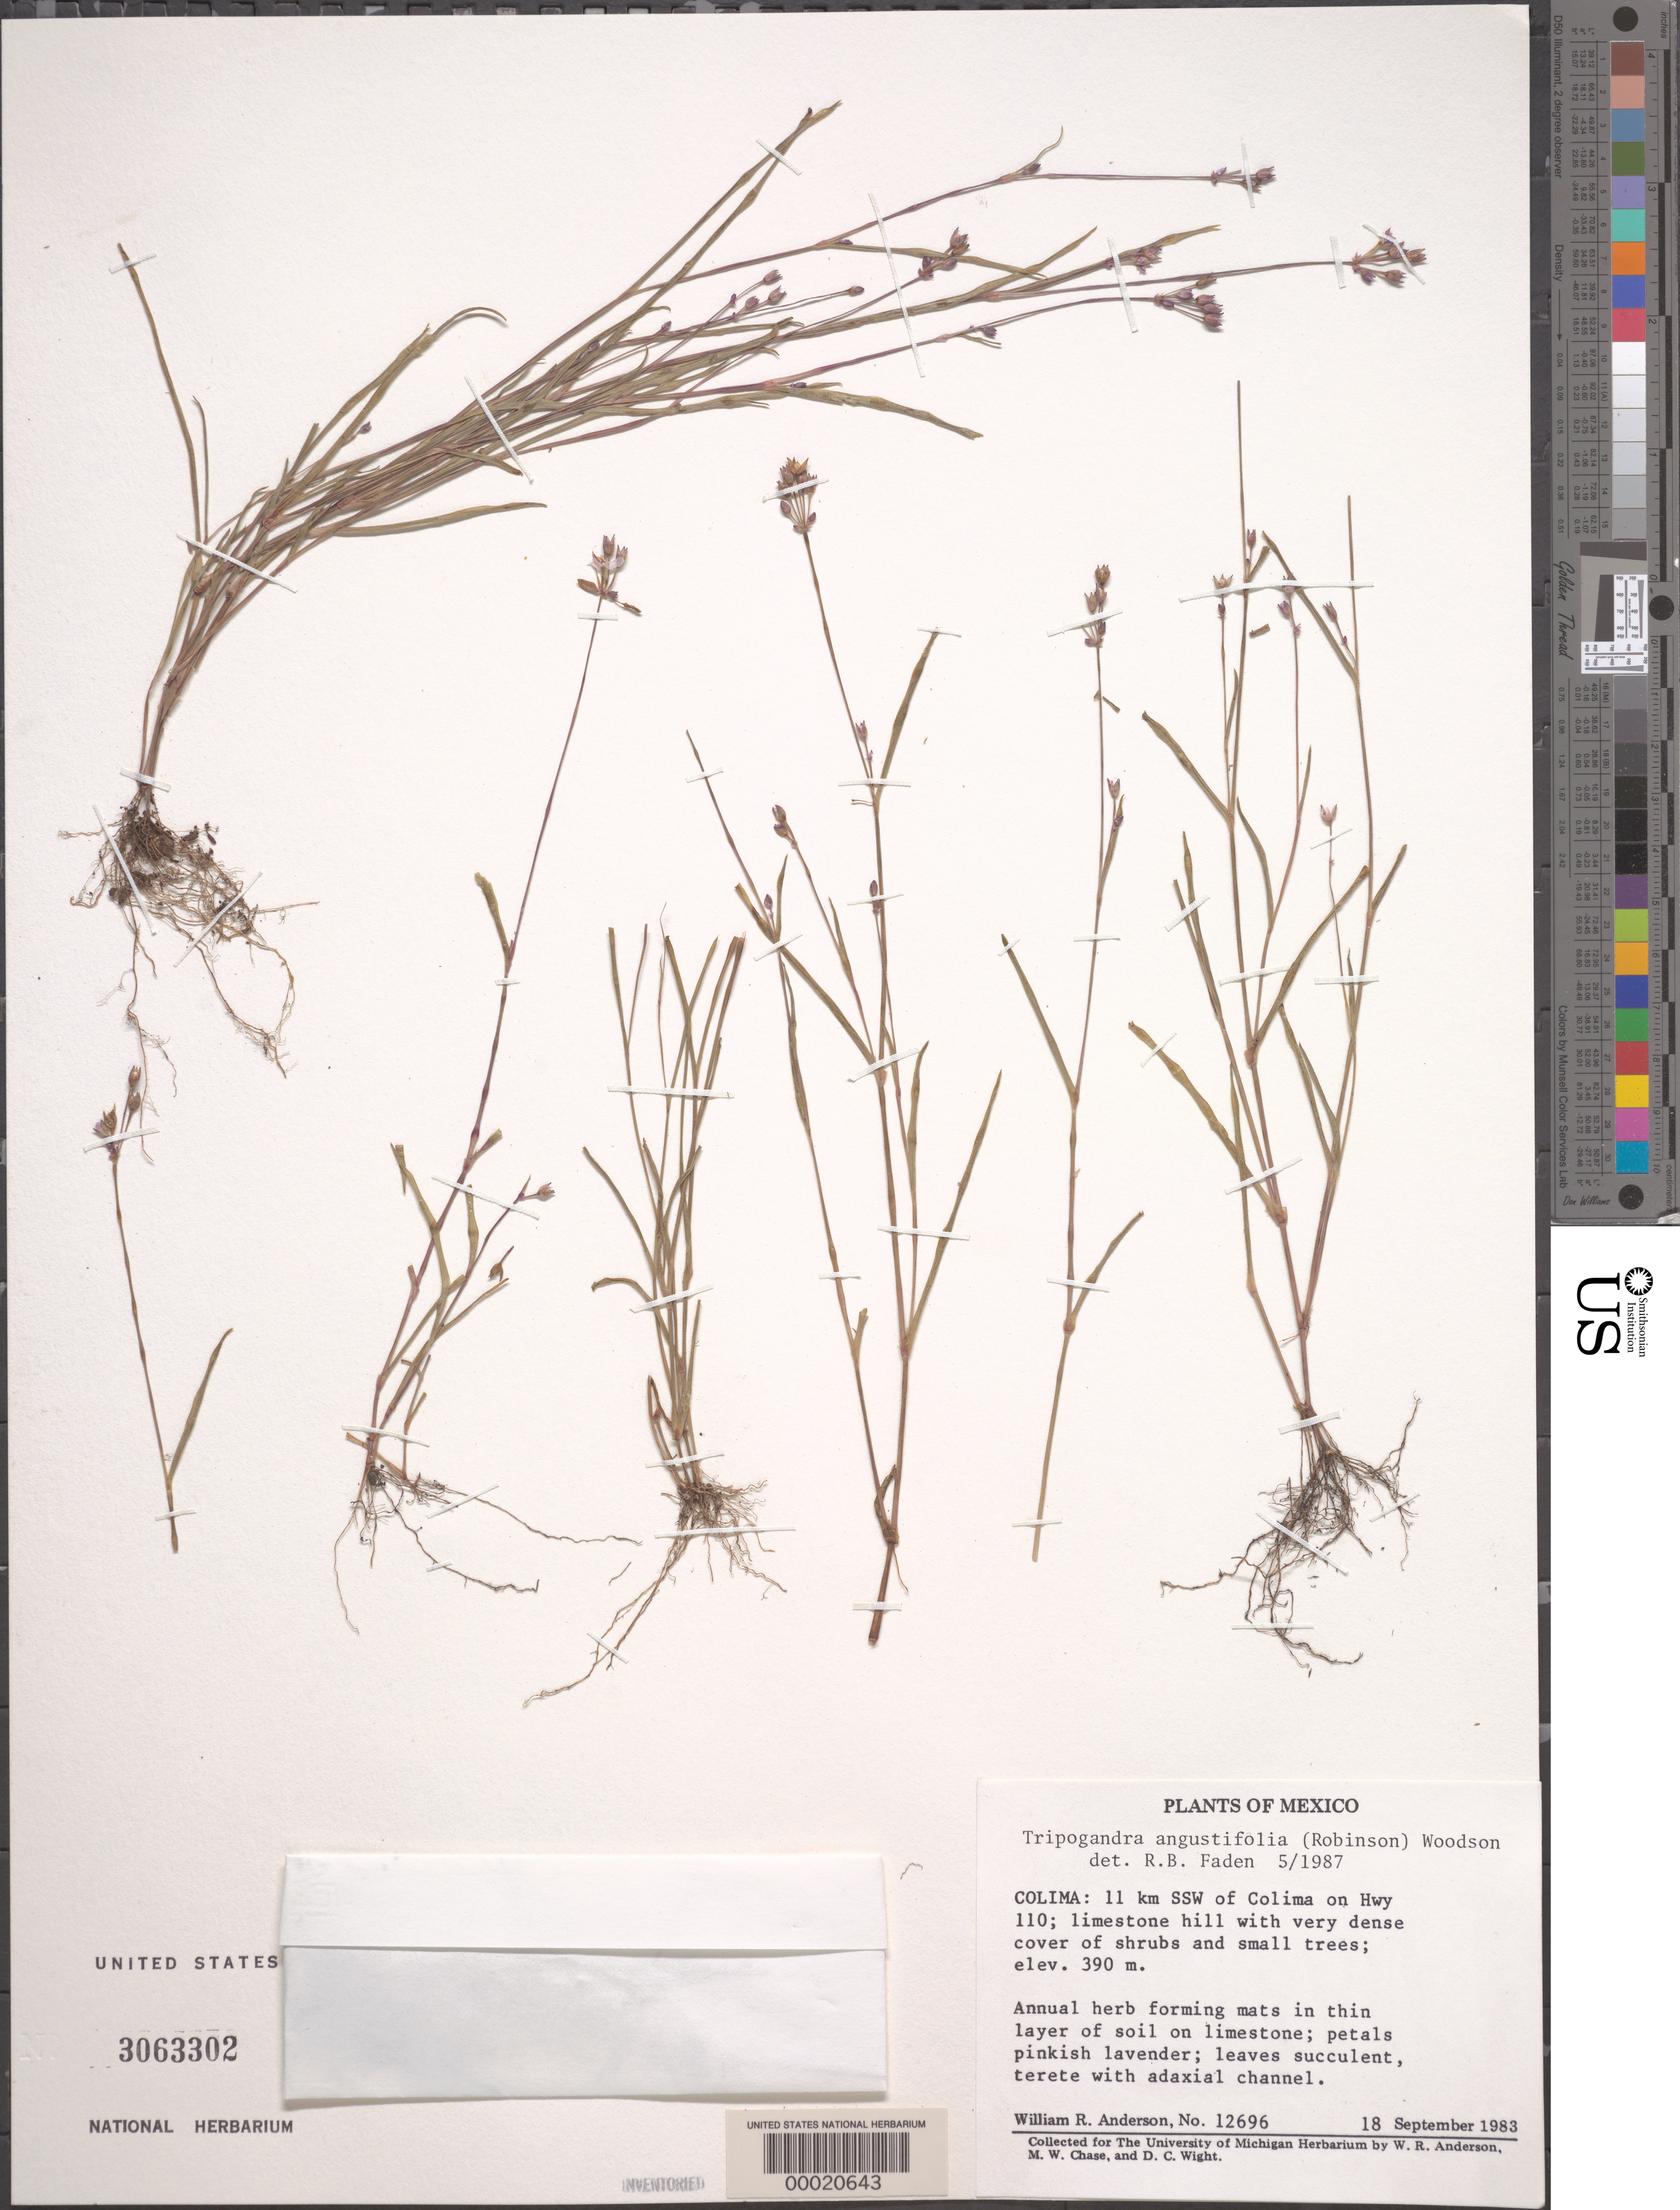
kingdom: Plantae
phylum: Tracheophyta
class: Liliopsida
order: Commelinales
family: Commelinaceae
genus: Tripogandra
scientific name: Tripogandra angustifolia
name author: (B.L. Rob.) Woodson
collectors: W. R. Anderson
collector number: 12696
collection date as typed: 18 Sep 1983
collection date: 1983-09-18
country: Mexico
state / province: Colima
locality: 11 km SSW of Colima on hwy 110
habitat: Limestone hill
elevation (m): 390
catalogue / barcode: US 3063302